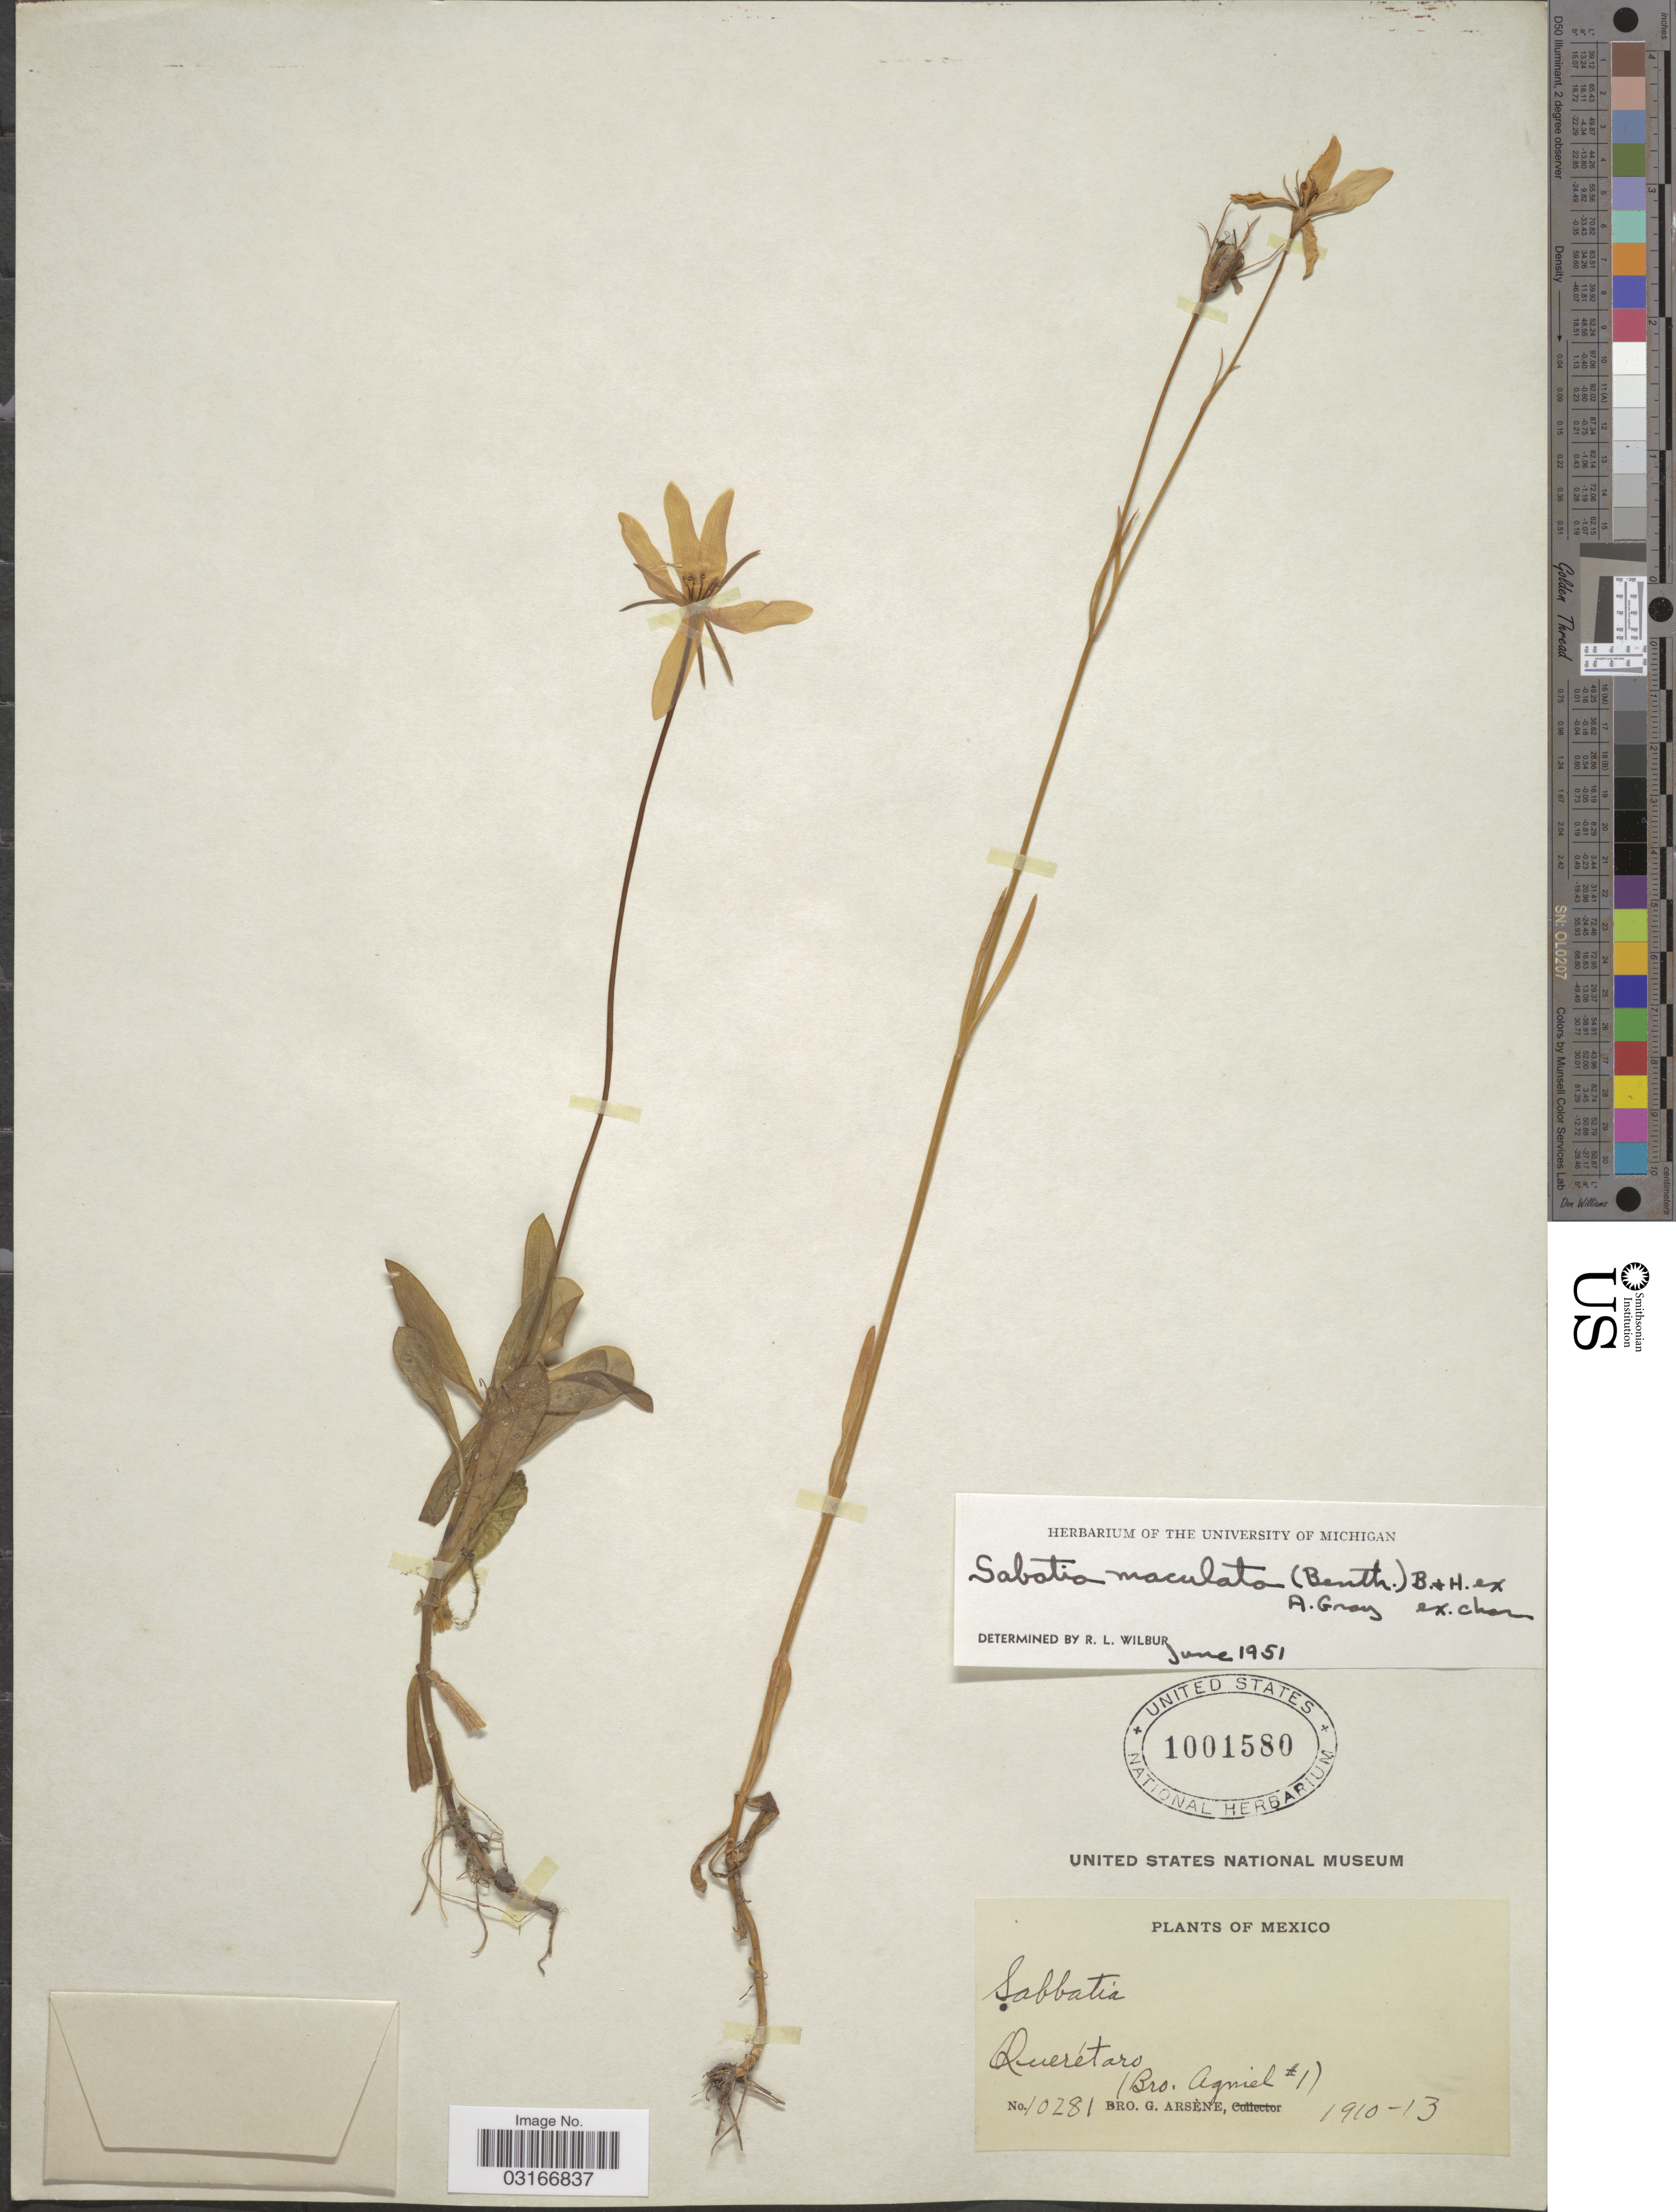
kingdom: Plantae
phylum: Tracheophyta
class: Magnoliopsida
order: Gentianales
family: Gentianaceae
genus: Sabatia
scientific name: Sabatia maculata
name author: (Benth.) Benth. & Hook. f.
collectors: Bro. G. Arsène & Bro. Agniel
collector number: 10281/1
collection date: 1910/1913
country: Mexico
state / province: Querétaro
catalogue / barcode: US 1001580